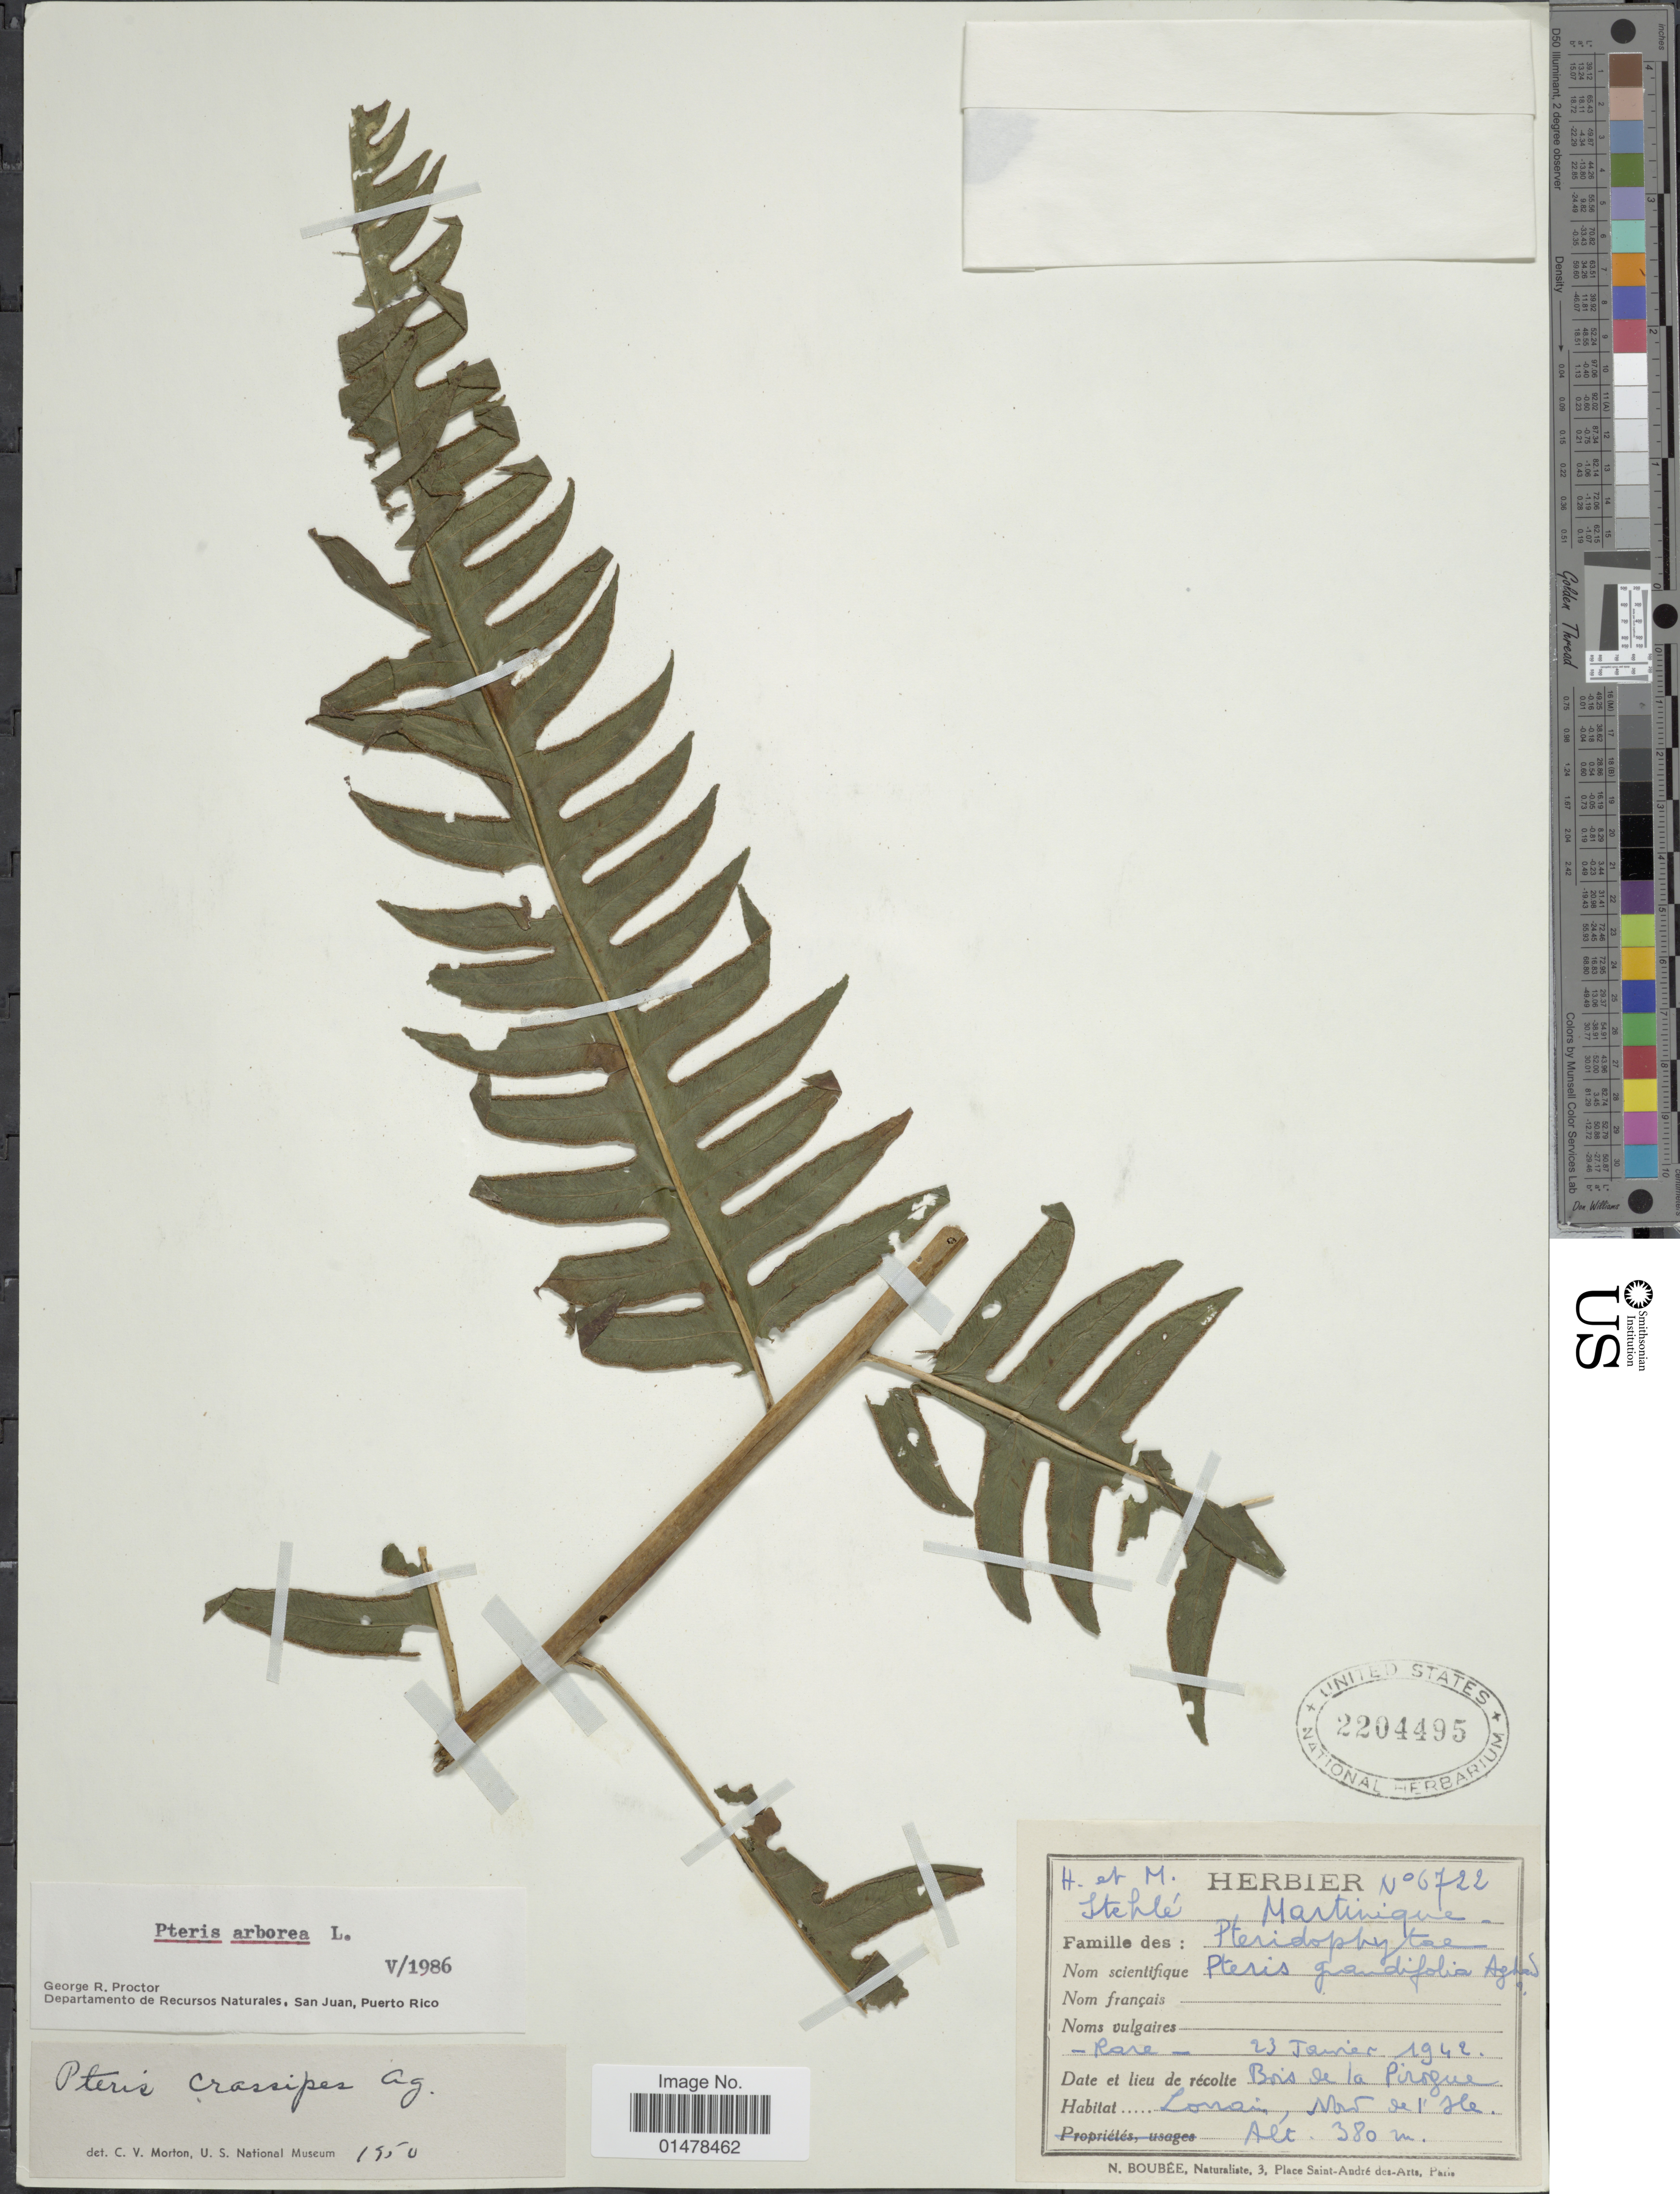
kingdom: Plantae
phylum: Tracheophyta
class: Polypodiopsida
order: Polypodiales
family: Pteridaceae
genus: Pteris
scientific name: Pteris arborea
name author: L.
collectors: H. Stehlé & M. Stehlé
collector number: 6722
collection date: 1942-01-23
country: Martinique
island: Martinique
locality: Bois de la Pirogue Lorraine, Nord de I'Isle.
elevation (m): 380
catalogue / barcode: US 2204495